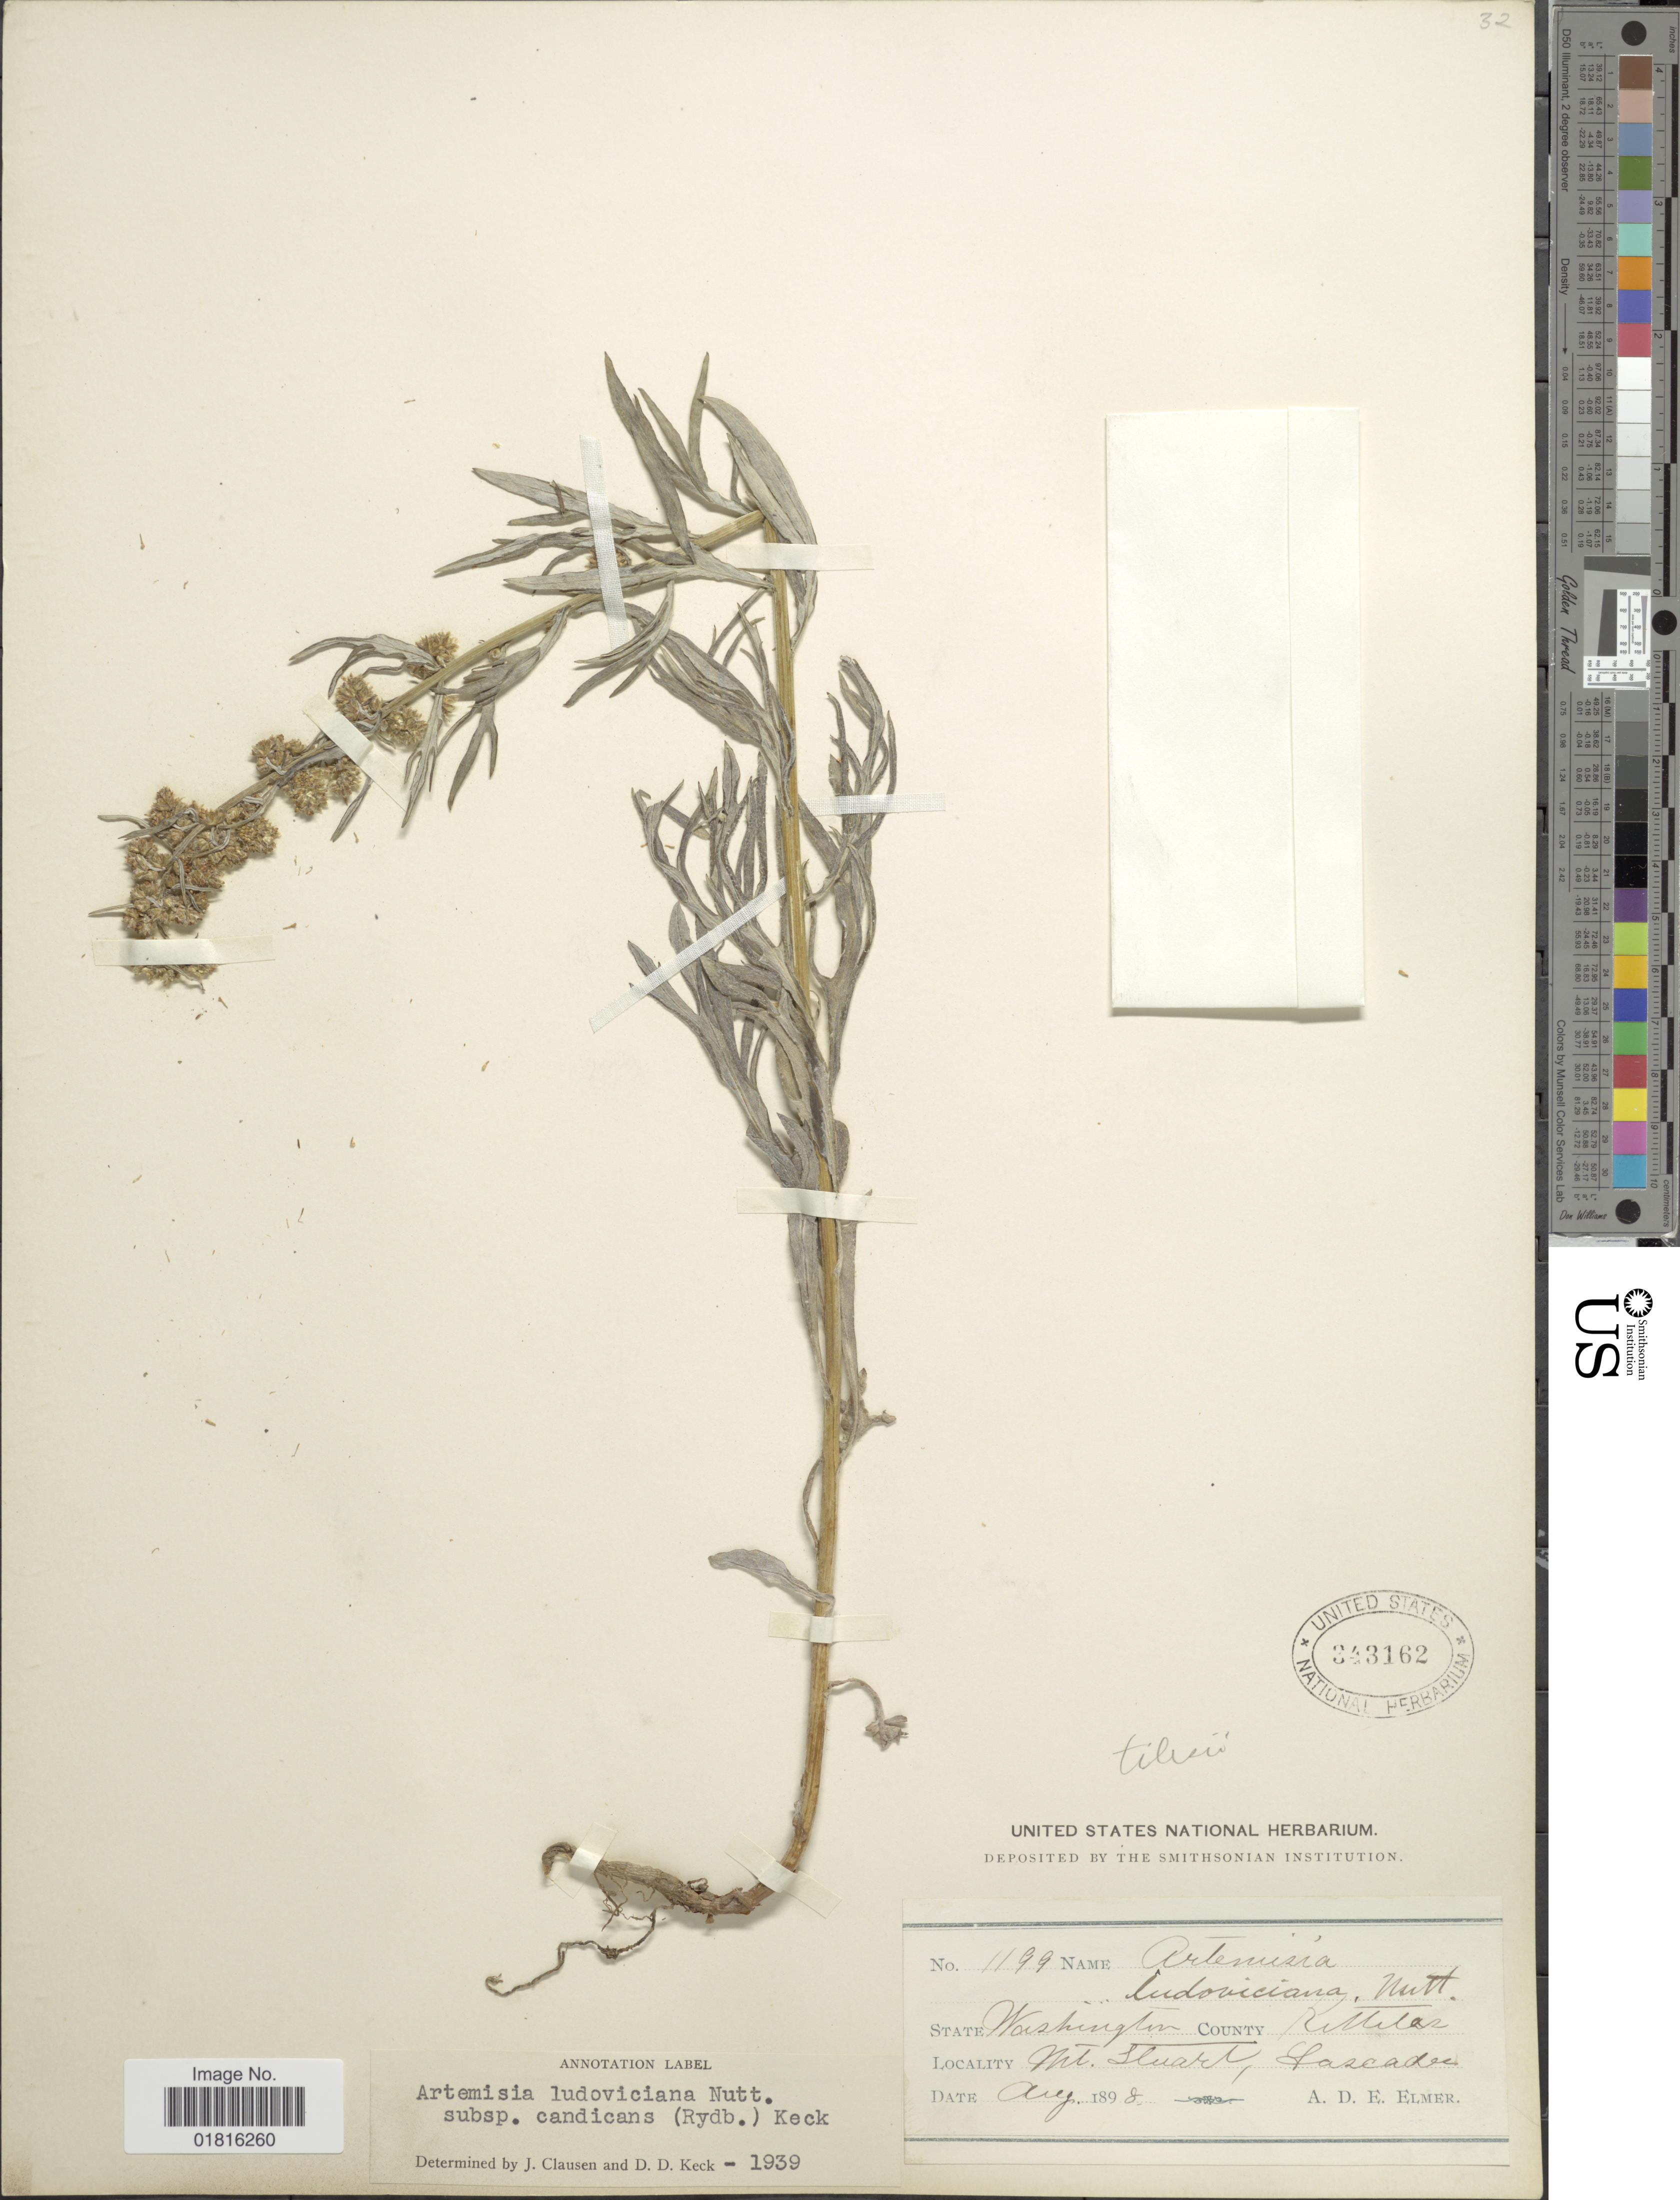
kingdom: Plantae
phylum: Tracheophyta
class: Magnoliopsida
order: Asterales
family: Asteraceae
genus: Artemisia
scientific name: Artemisia ludoviciana subsp. candicans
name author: (Rydb.) D.D. Keck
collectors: A. D. E. Elmer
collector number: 1199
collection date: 1898-08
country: United States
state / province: Washington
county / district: Kittitas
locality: County Kittitas, Mt. Stuart, Cascades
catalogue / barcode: US 343162